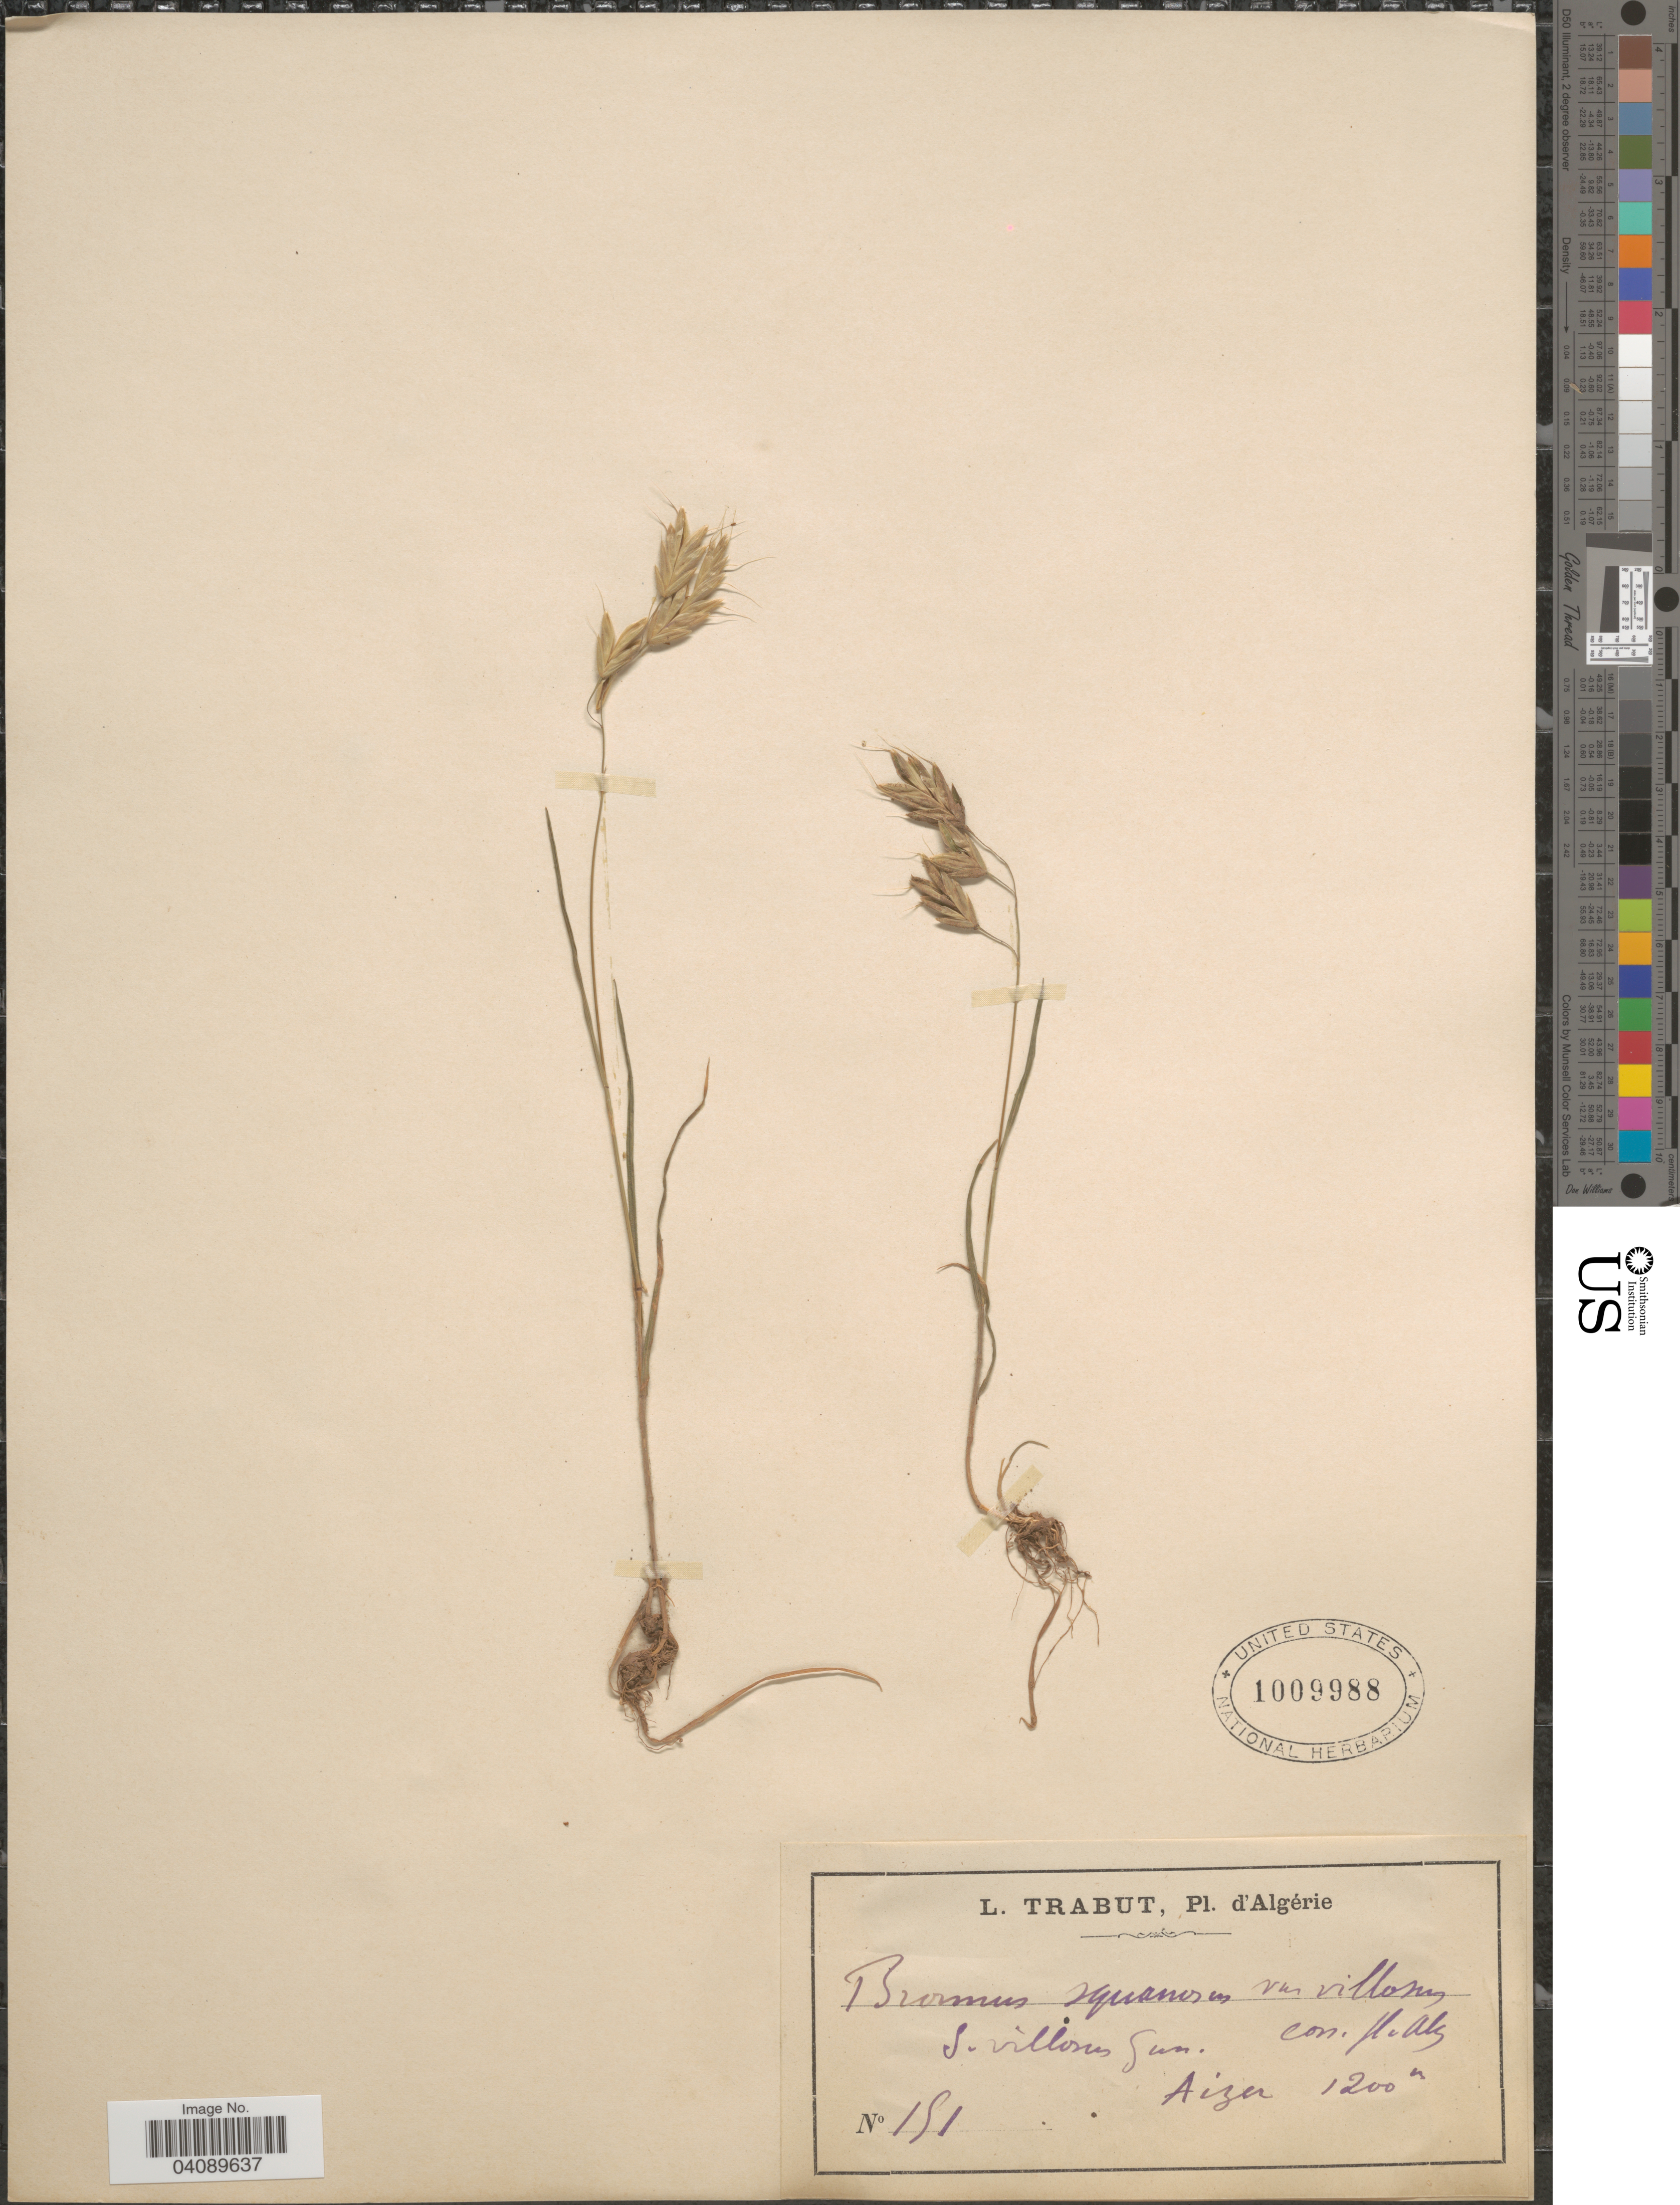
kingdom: Plantae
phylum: Tracheophyta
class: Liliopsida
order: Poales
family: Poaceae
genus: Bromus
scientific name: Bromus squarrosus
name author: L.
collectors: L. Trabut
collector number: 151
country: Algeria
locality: Algérie. Aizer [interpreted].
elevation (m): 1200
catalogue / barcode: US 1009988